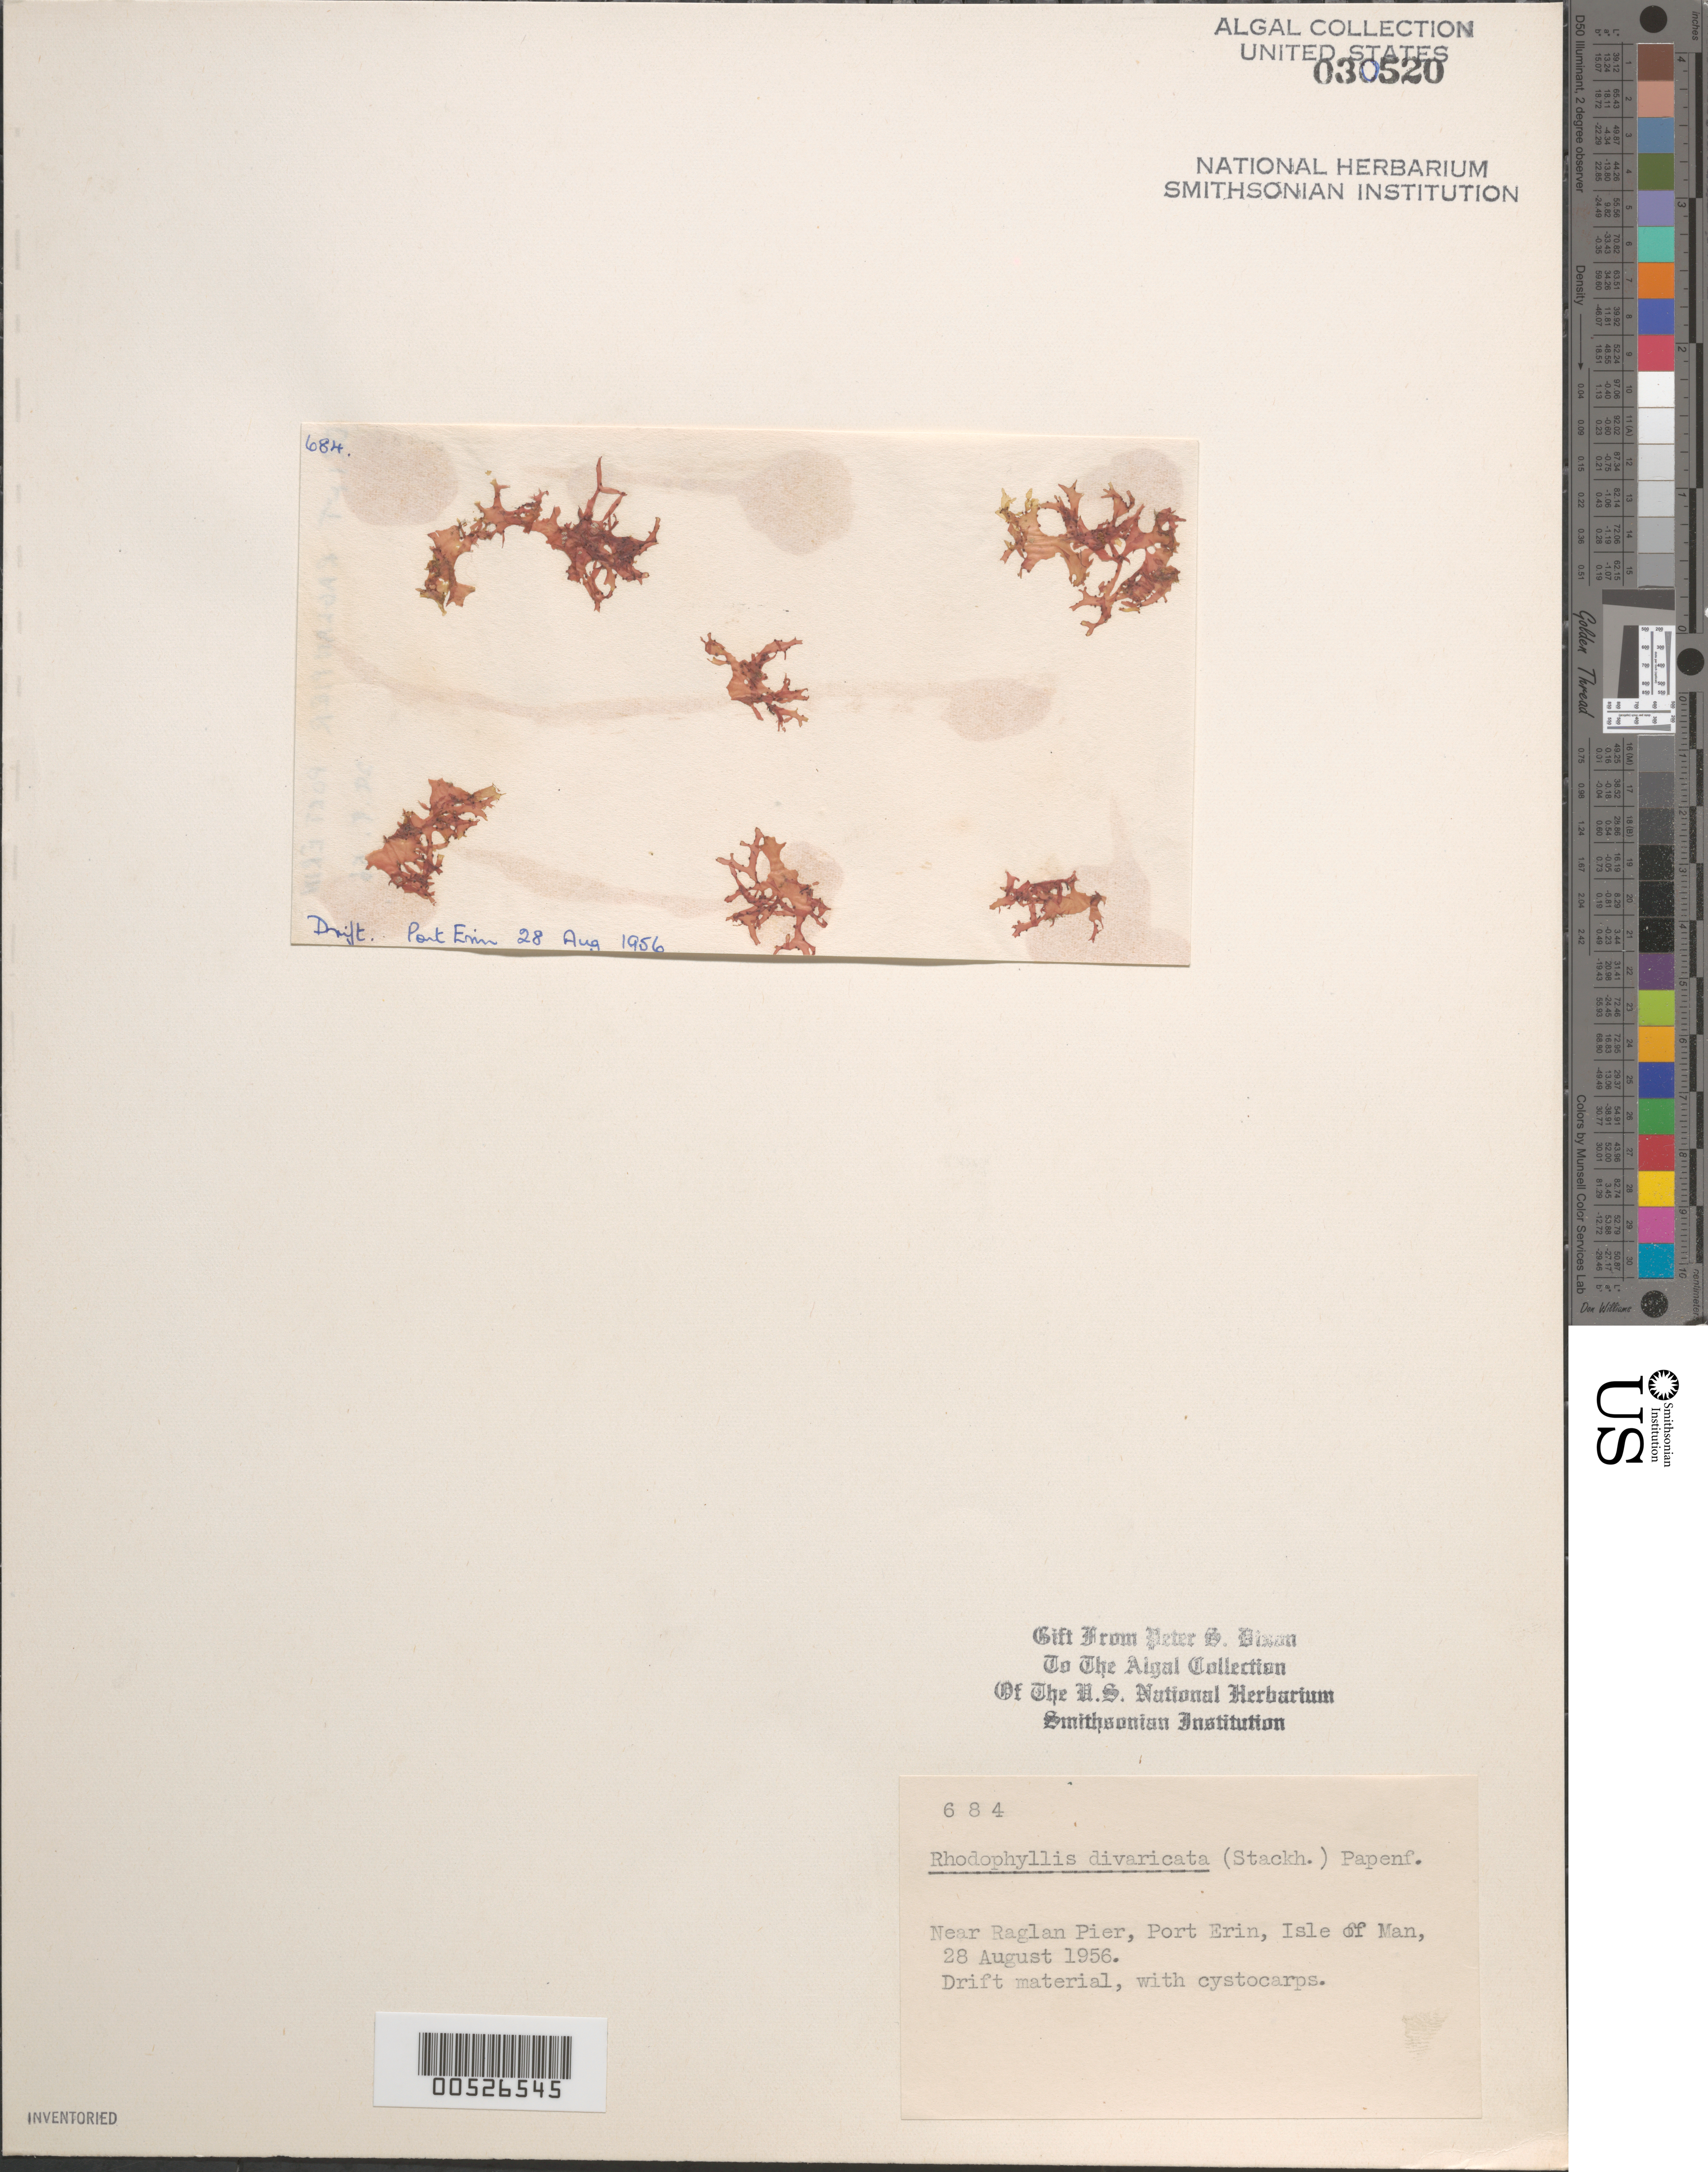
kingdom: Plantae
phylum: Rhodophyta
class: Florideophyceae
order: Gigartinales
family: Cystocloniaceae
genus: Rhodophyllis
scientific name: Rhodophyllis divaricata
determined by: Dixon, P. S.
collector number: PSD 684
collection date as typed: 28 Aug 1956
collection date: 1956-08-28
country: United Kingdom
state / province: England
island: Isle of Man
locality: Port Erin, near Raglan Pier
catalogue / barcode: US 30520